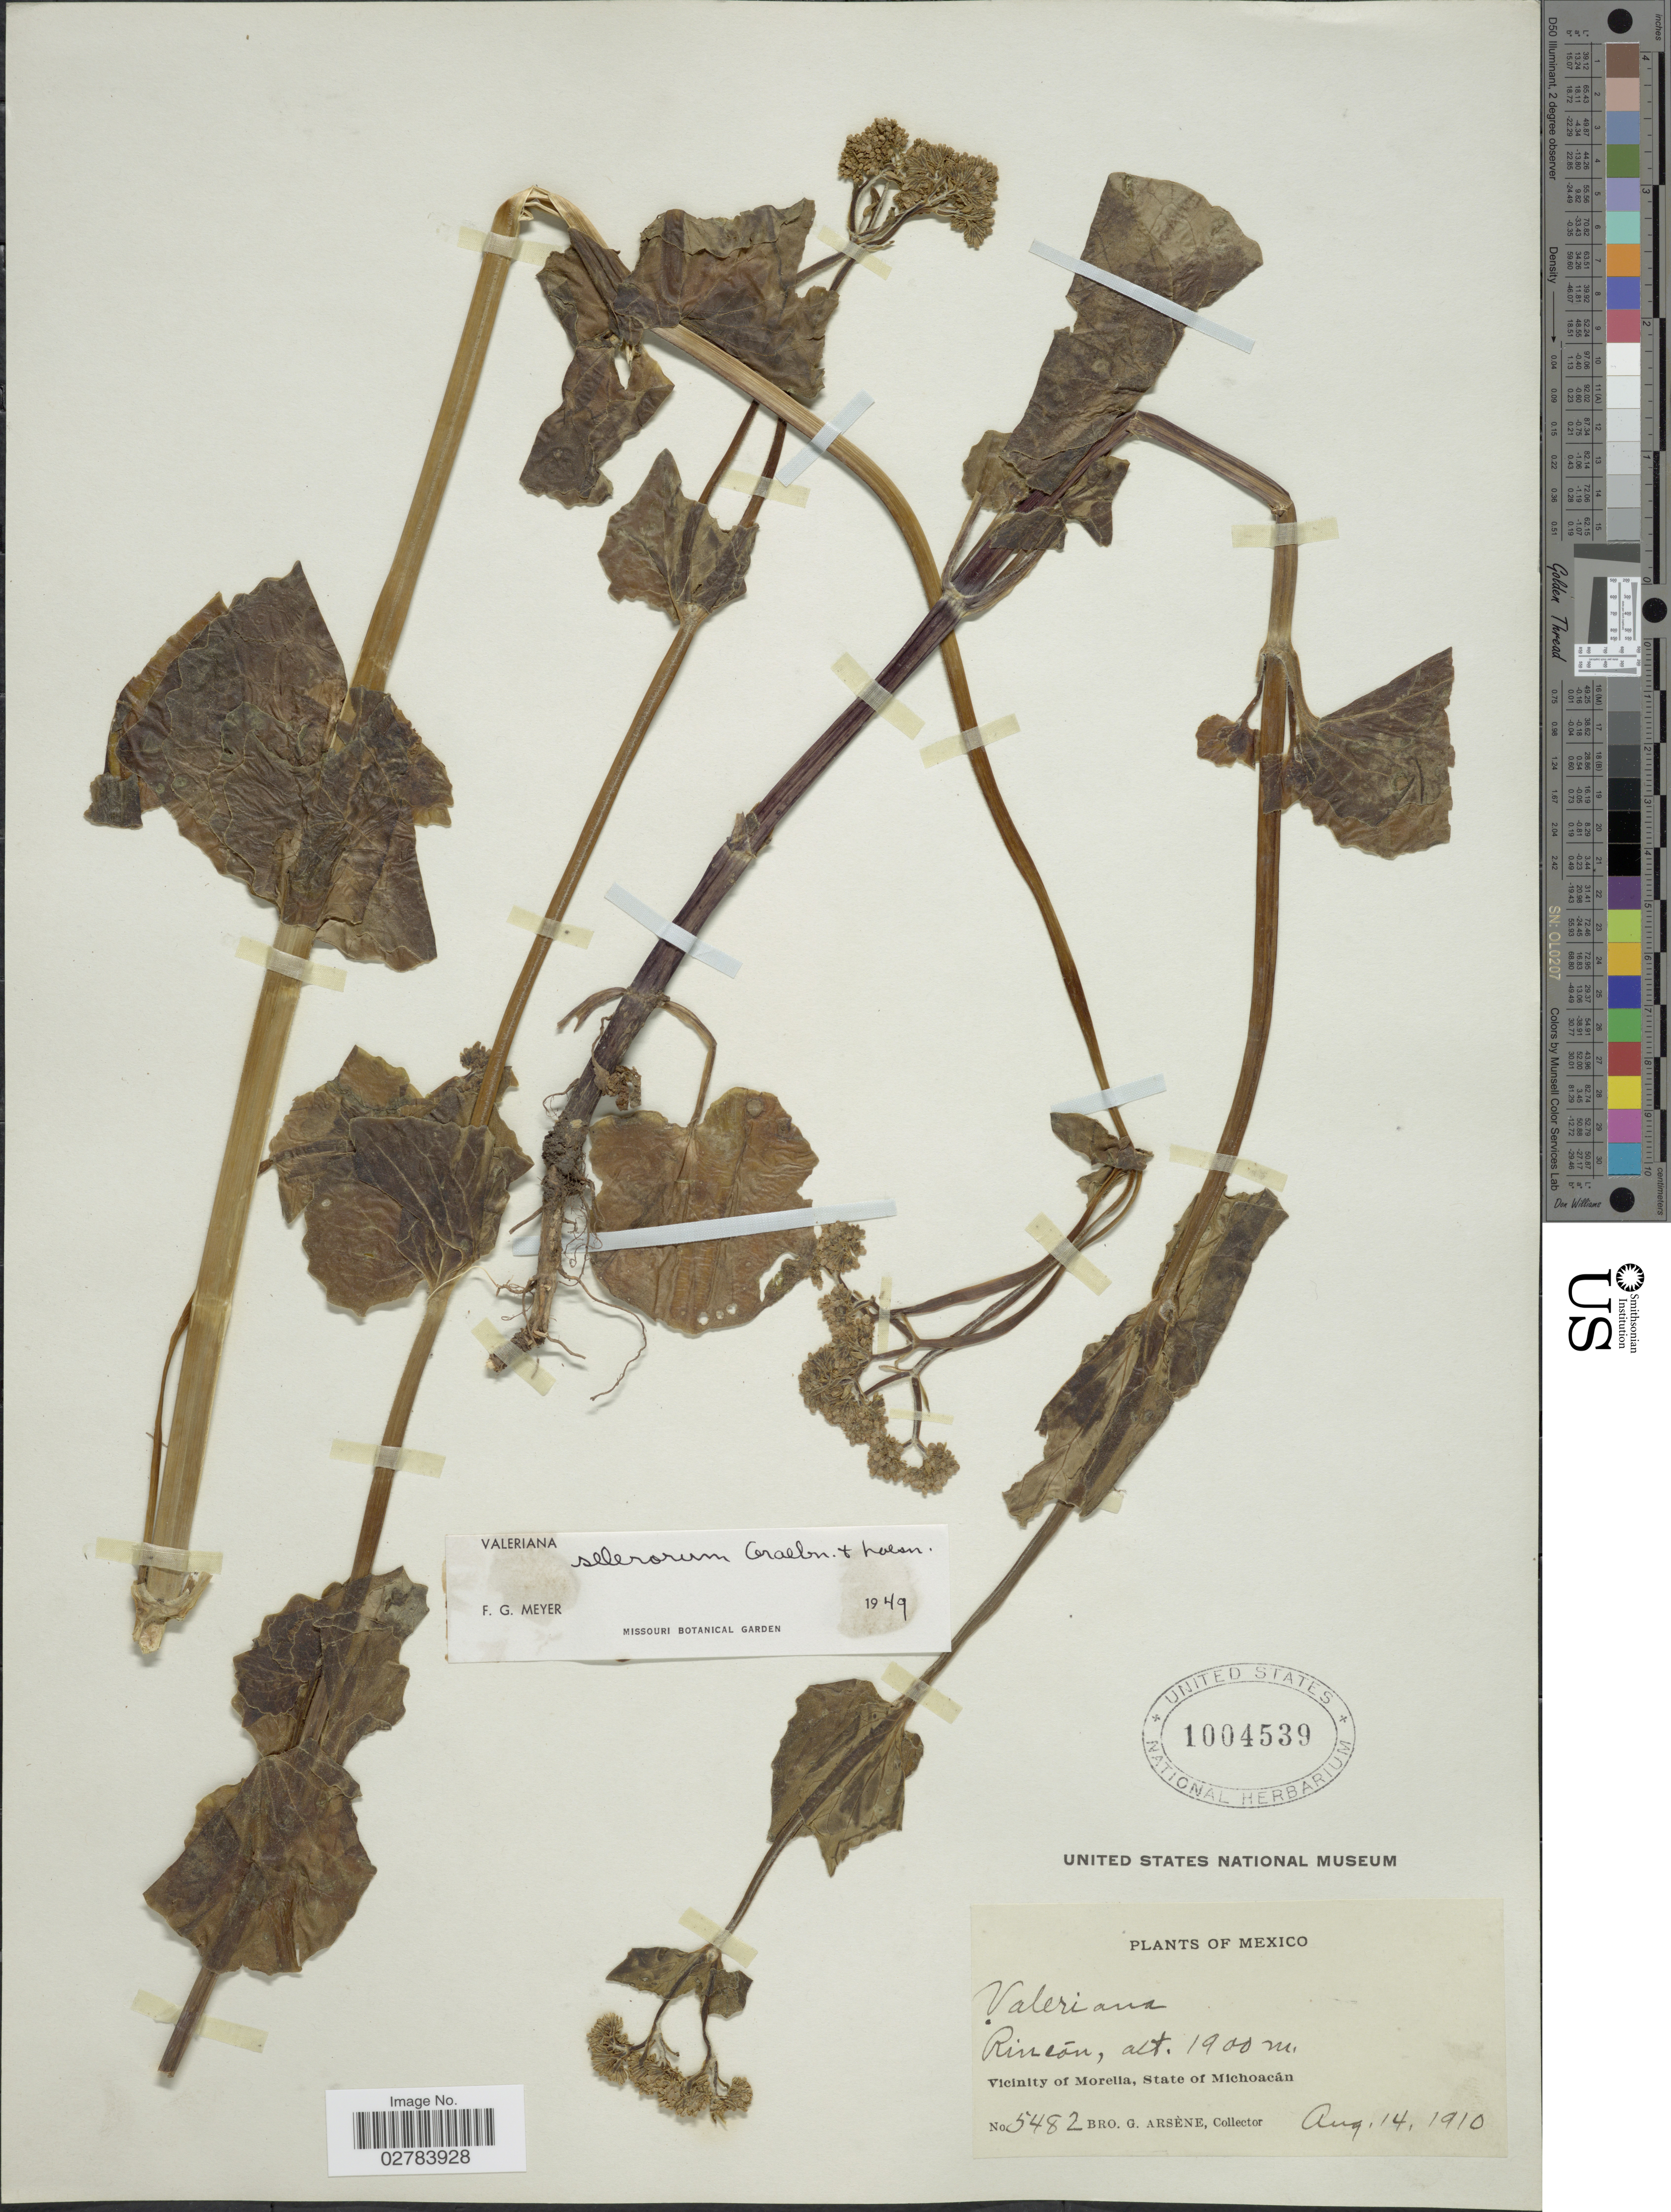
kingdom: Plantae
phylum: Tracheophyta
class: Magnoliopsida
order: Dipsacales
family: Caprifoliaceae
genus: Valeriana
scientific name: Valeriana selerorum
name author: Graebn. & Loes.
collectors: Bro. G. Arsène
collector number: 5482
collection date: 1910-08-14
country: Mexico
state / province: Michoacán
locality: Vicinity of Morelia, Rincón.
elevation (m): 1900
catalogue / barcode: US 1004539